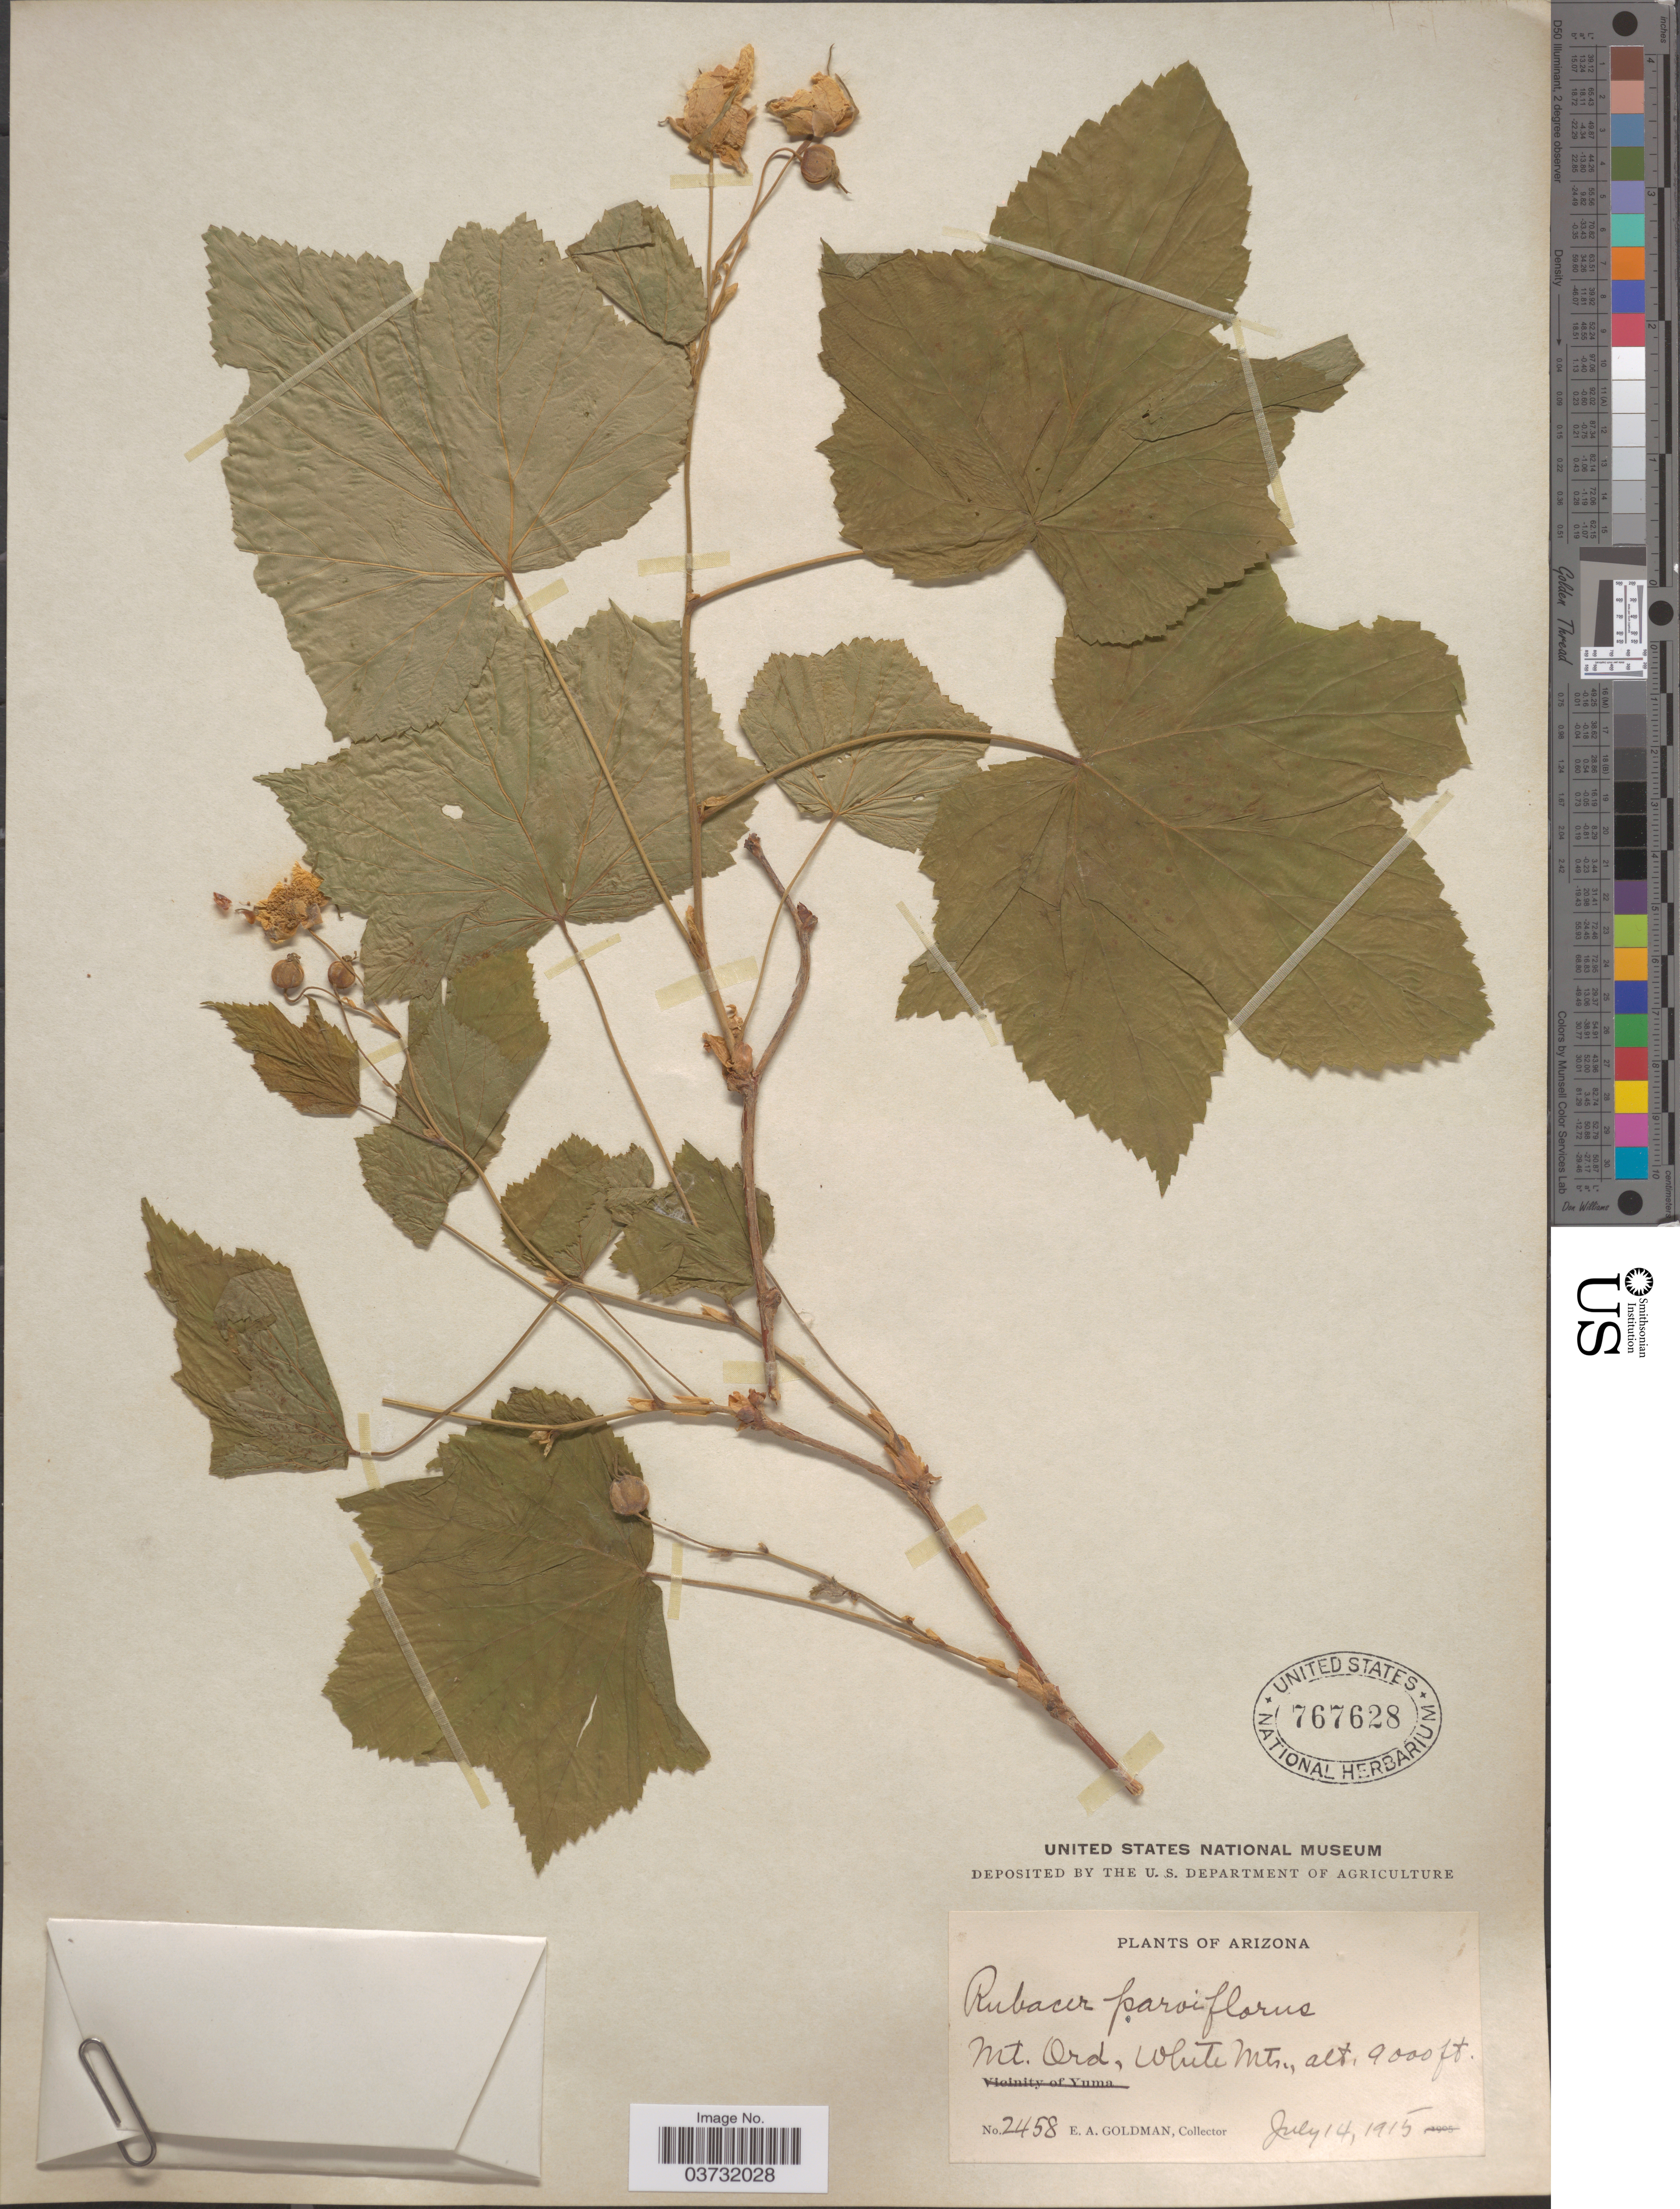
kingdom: Plantae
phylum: Tracheophyta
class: Magnoliopsida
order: Rosales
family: Rosaceae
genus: Rubus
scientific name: Rubus parviflorus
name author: Nutt.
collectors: E. A. Goldman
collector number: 2458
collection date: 1915-07-14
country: United States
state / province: Arizona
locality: Mt. Ord, White Mts.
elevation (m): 2743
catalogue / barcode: US 767628